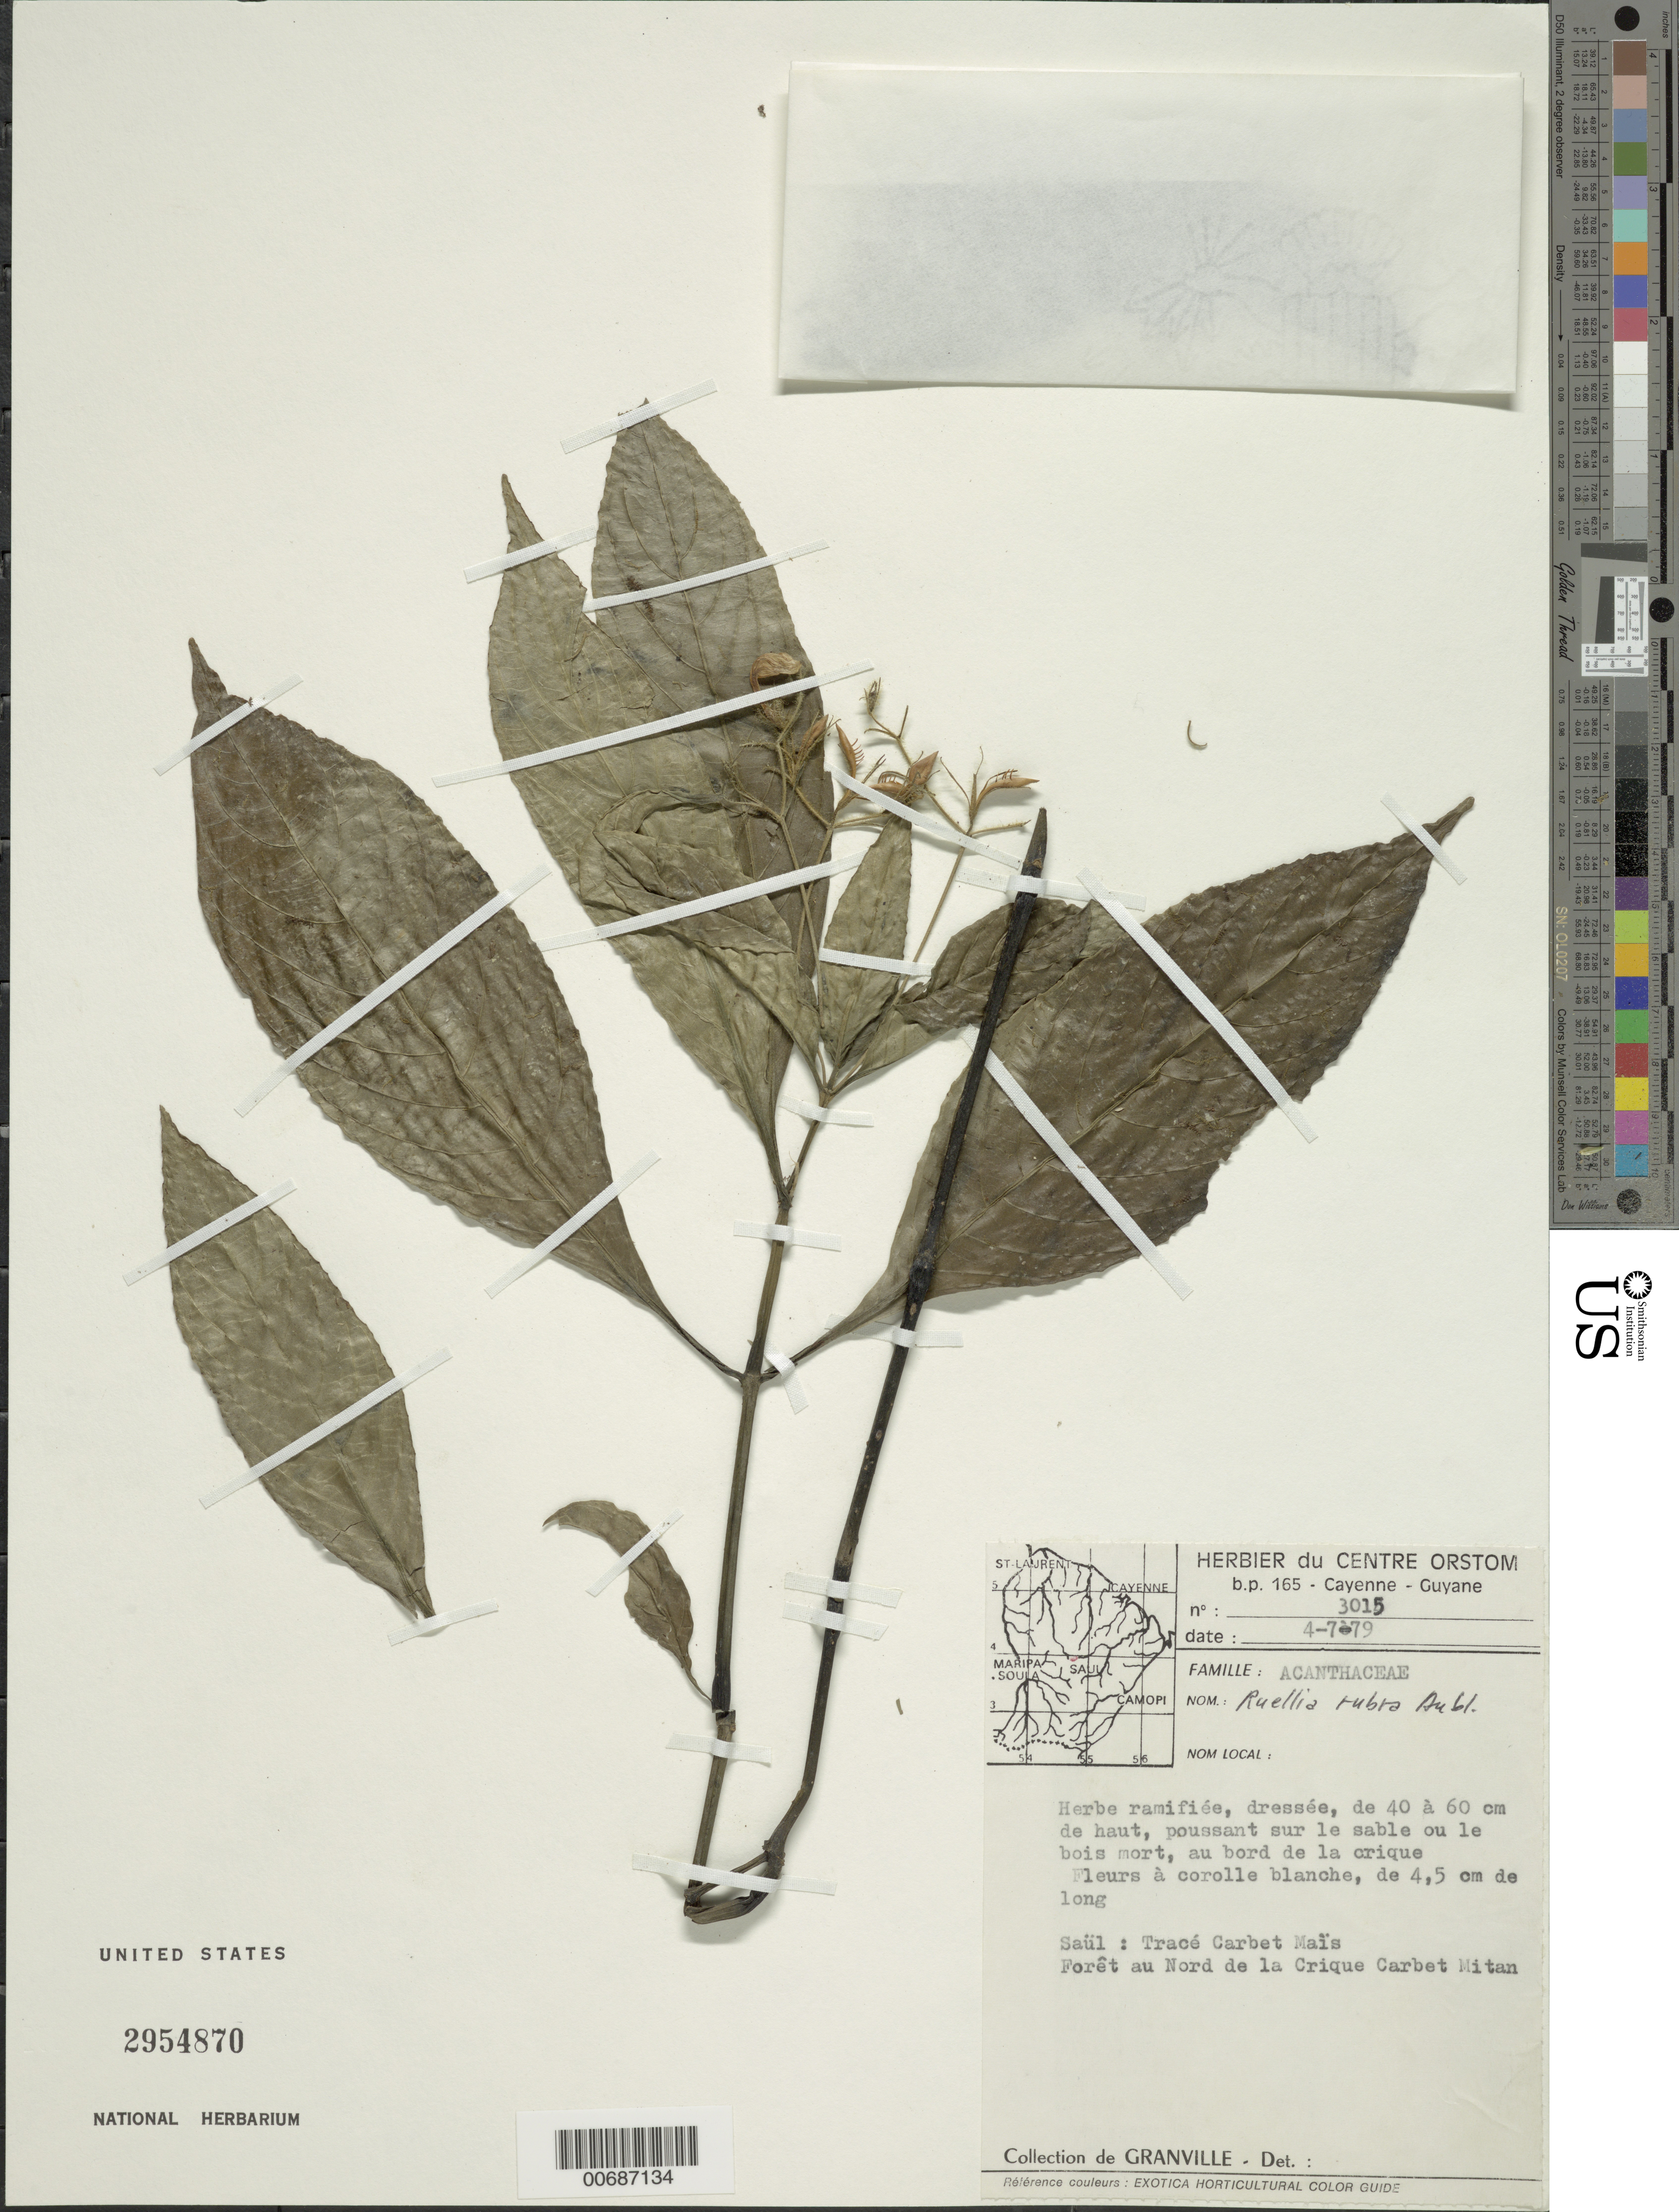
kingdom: Plantae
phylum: Tracheophyta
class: Magnoliopsida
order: Lamiales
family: Acanthaceae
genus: Ruellia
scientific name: Ruellia rubra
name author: Aubl.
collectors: J.-J. de Granville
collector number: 3015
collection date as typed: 4-Jul-79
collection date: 1979-07-04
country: French Guiana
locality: Saül, à Carbet Maïs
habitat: Forêt au Nord de la Crique Carbet Mitan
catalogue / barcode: US 2954870